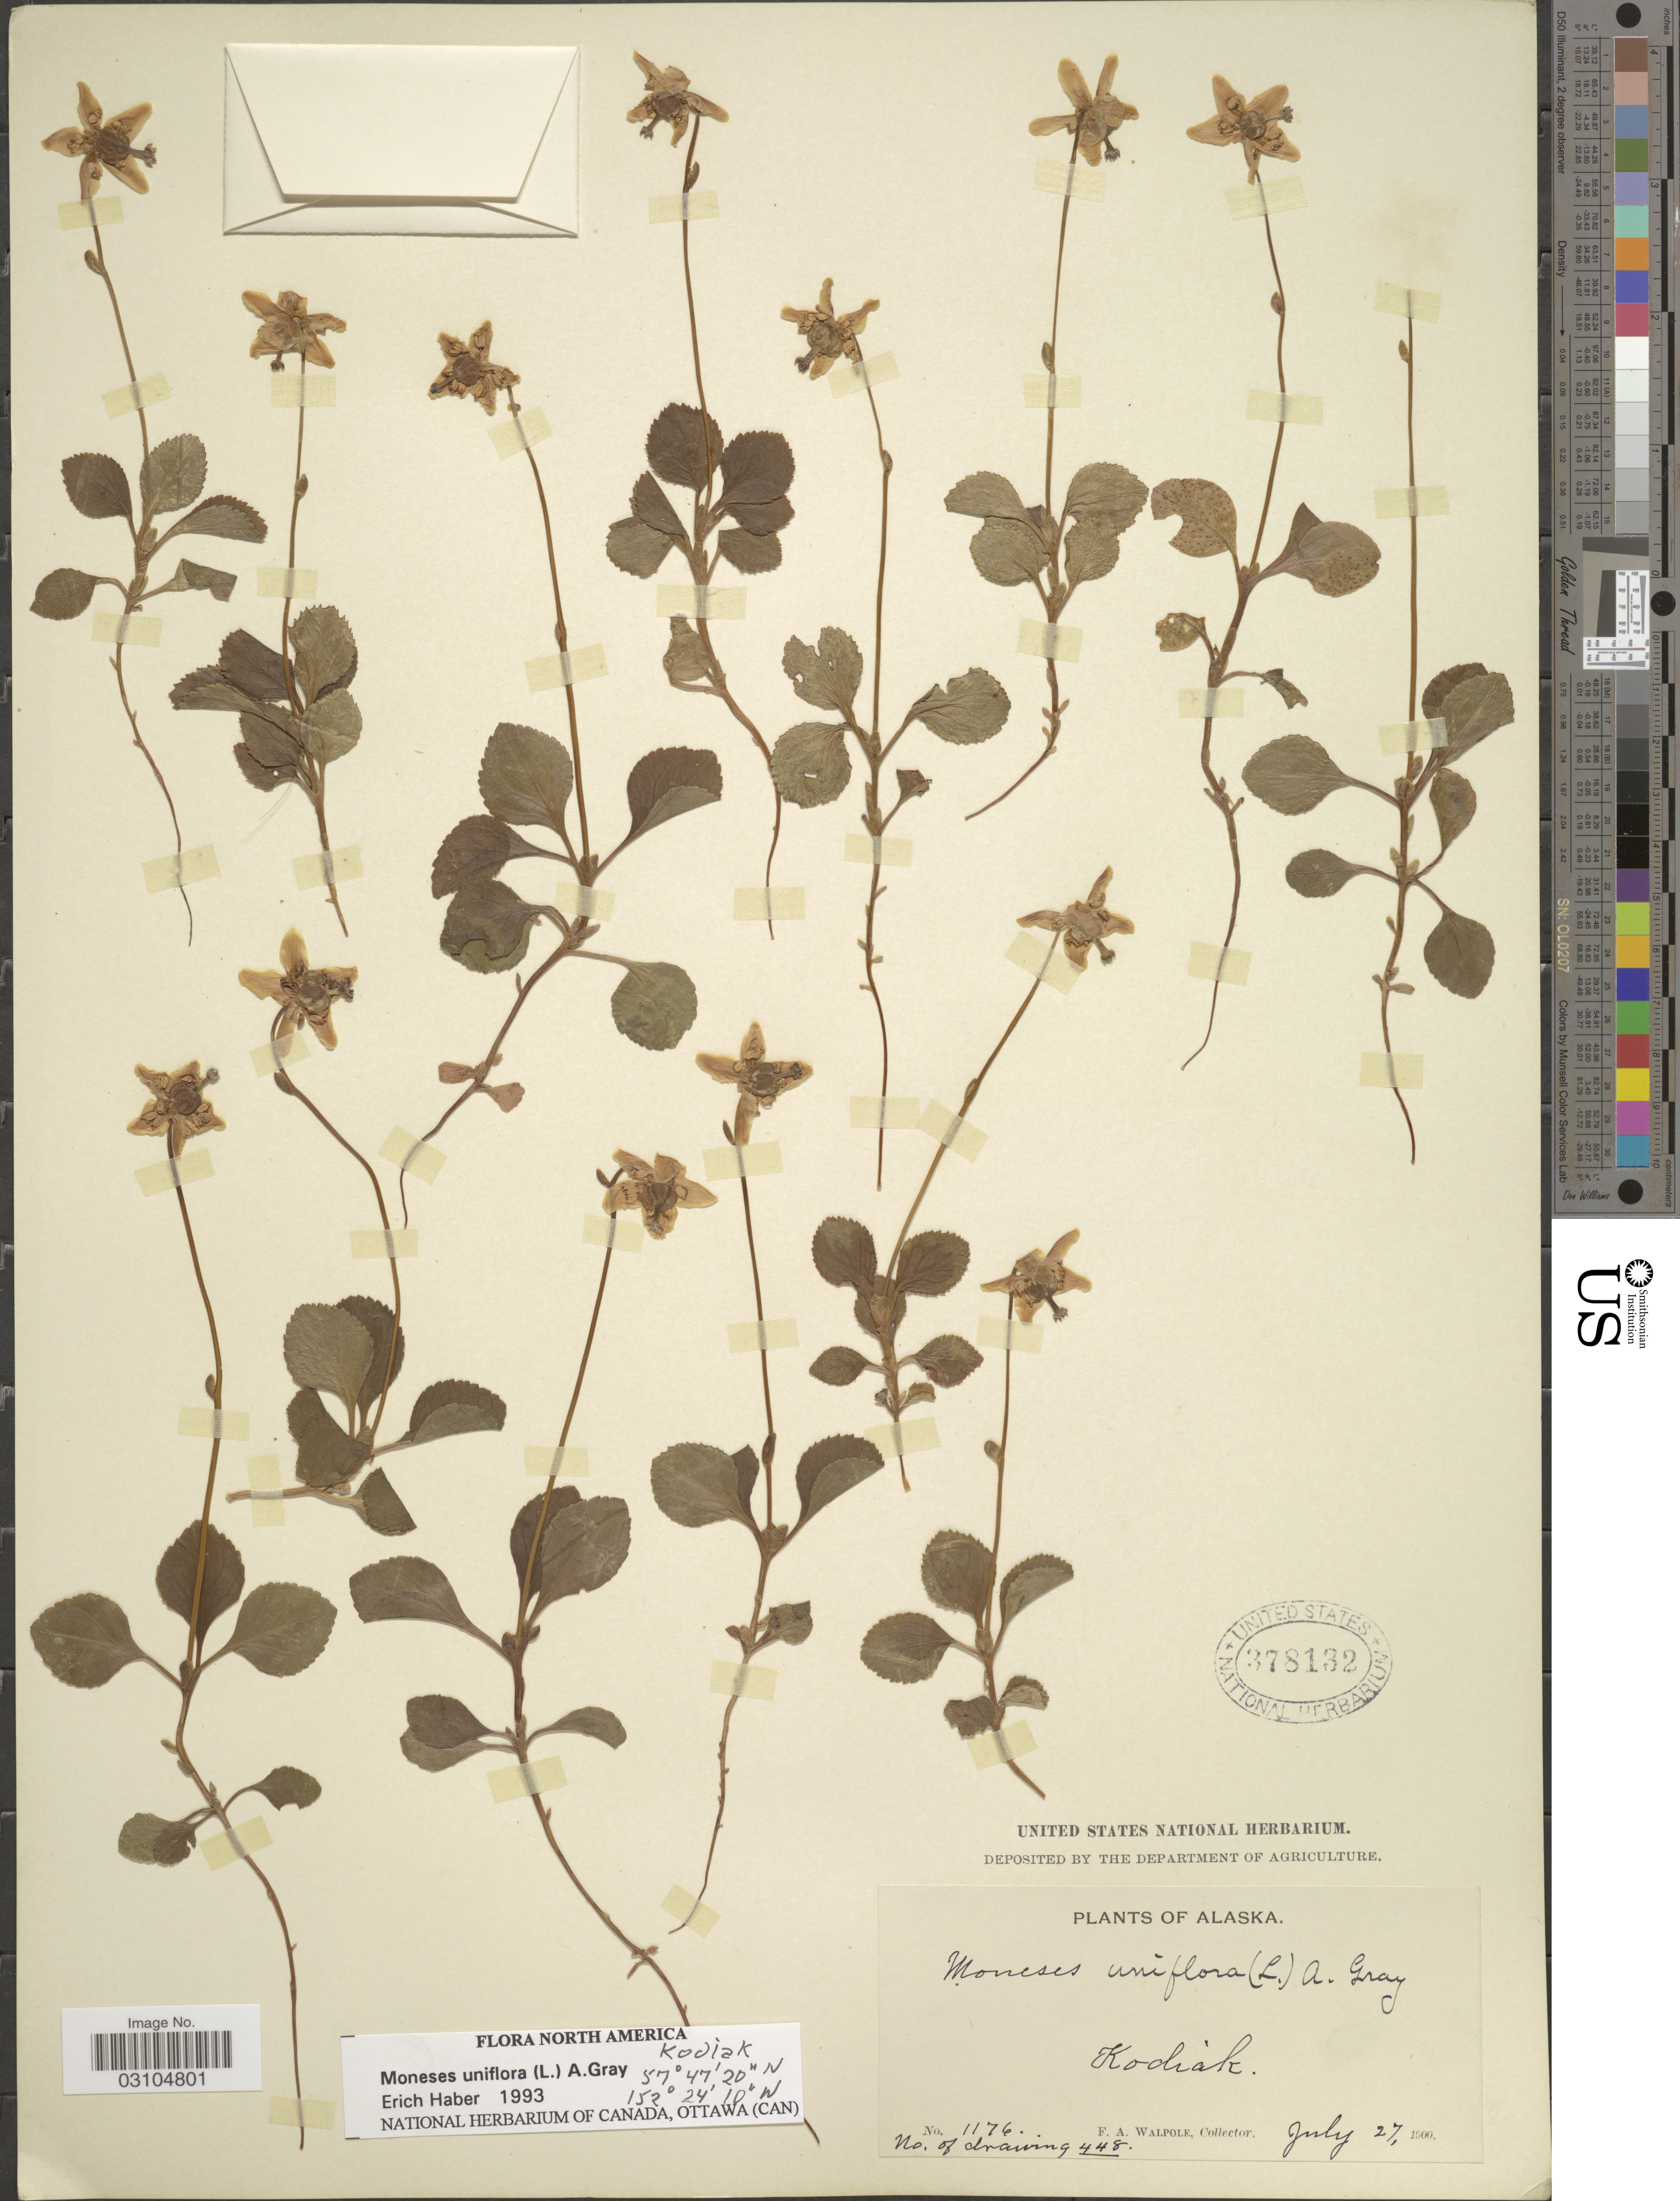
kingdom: Plantae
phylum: Tracheophyta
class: Magnoliopsida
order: Ericales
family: Ericaceae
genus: Moneses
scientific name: Moneses uniflora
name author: (L.) A. Gray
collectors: F. Walpole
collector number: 1176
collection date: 1900-07-27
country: United States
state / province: Alaska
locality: Kodiak.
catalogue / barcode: US 378132